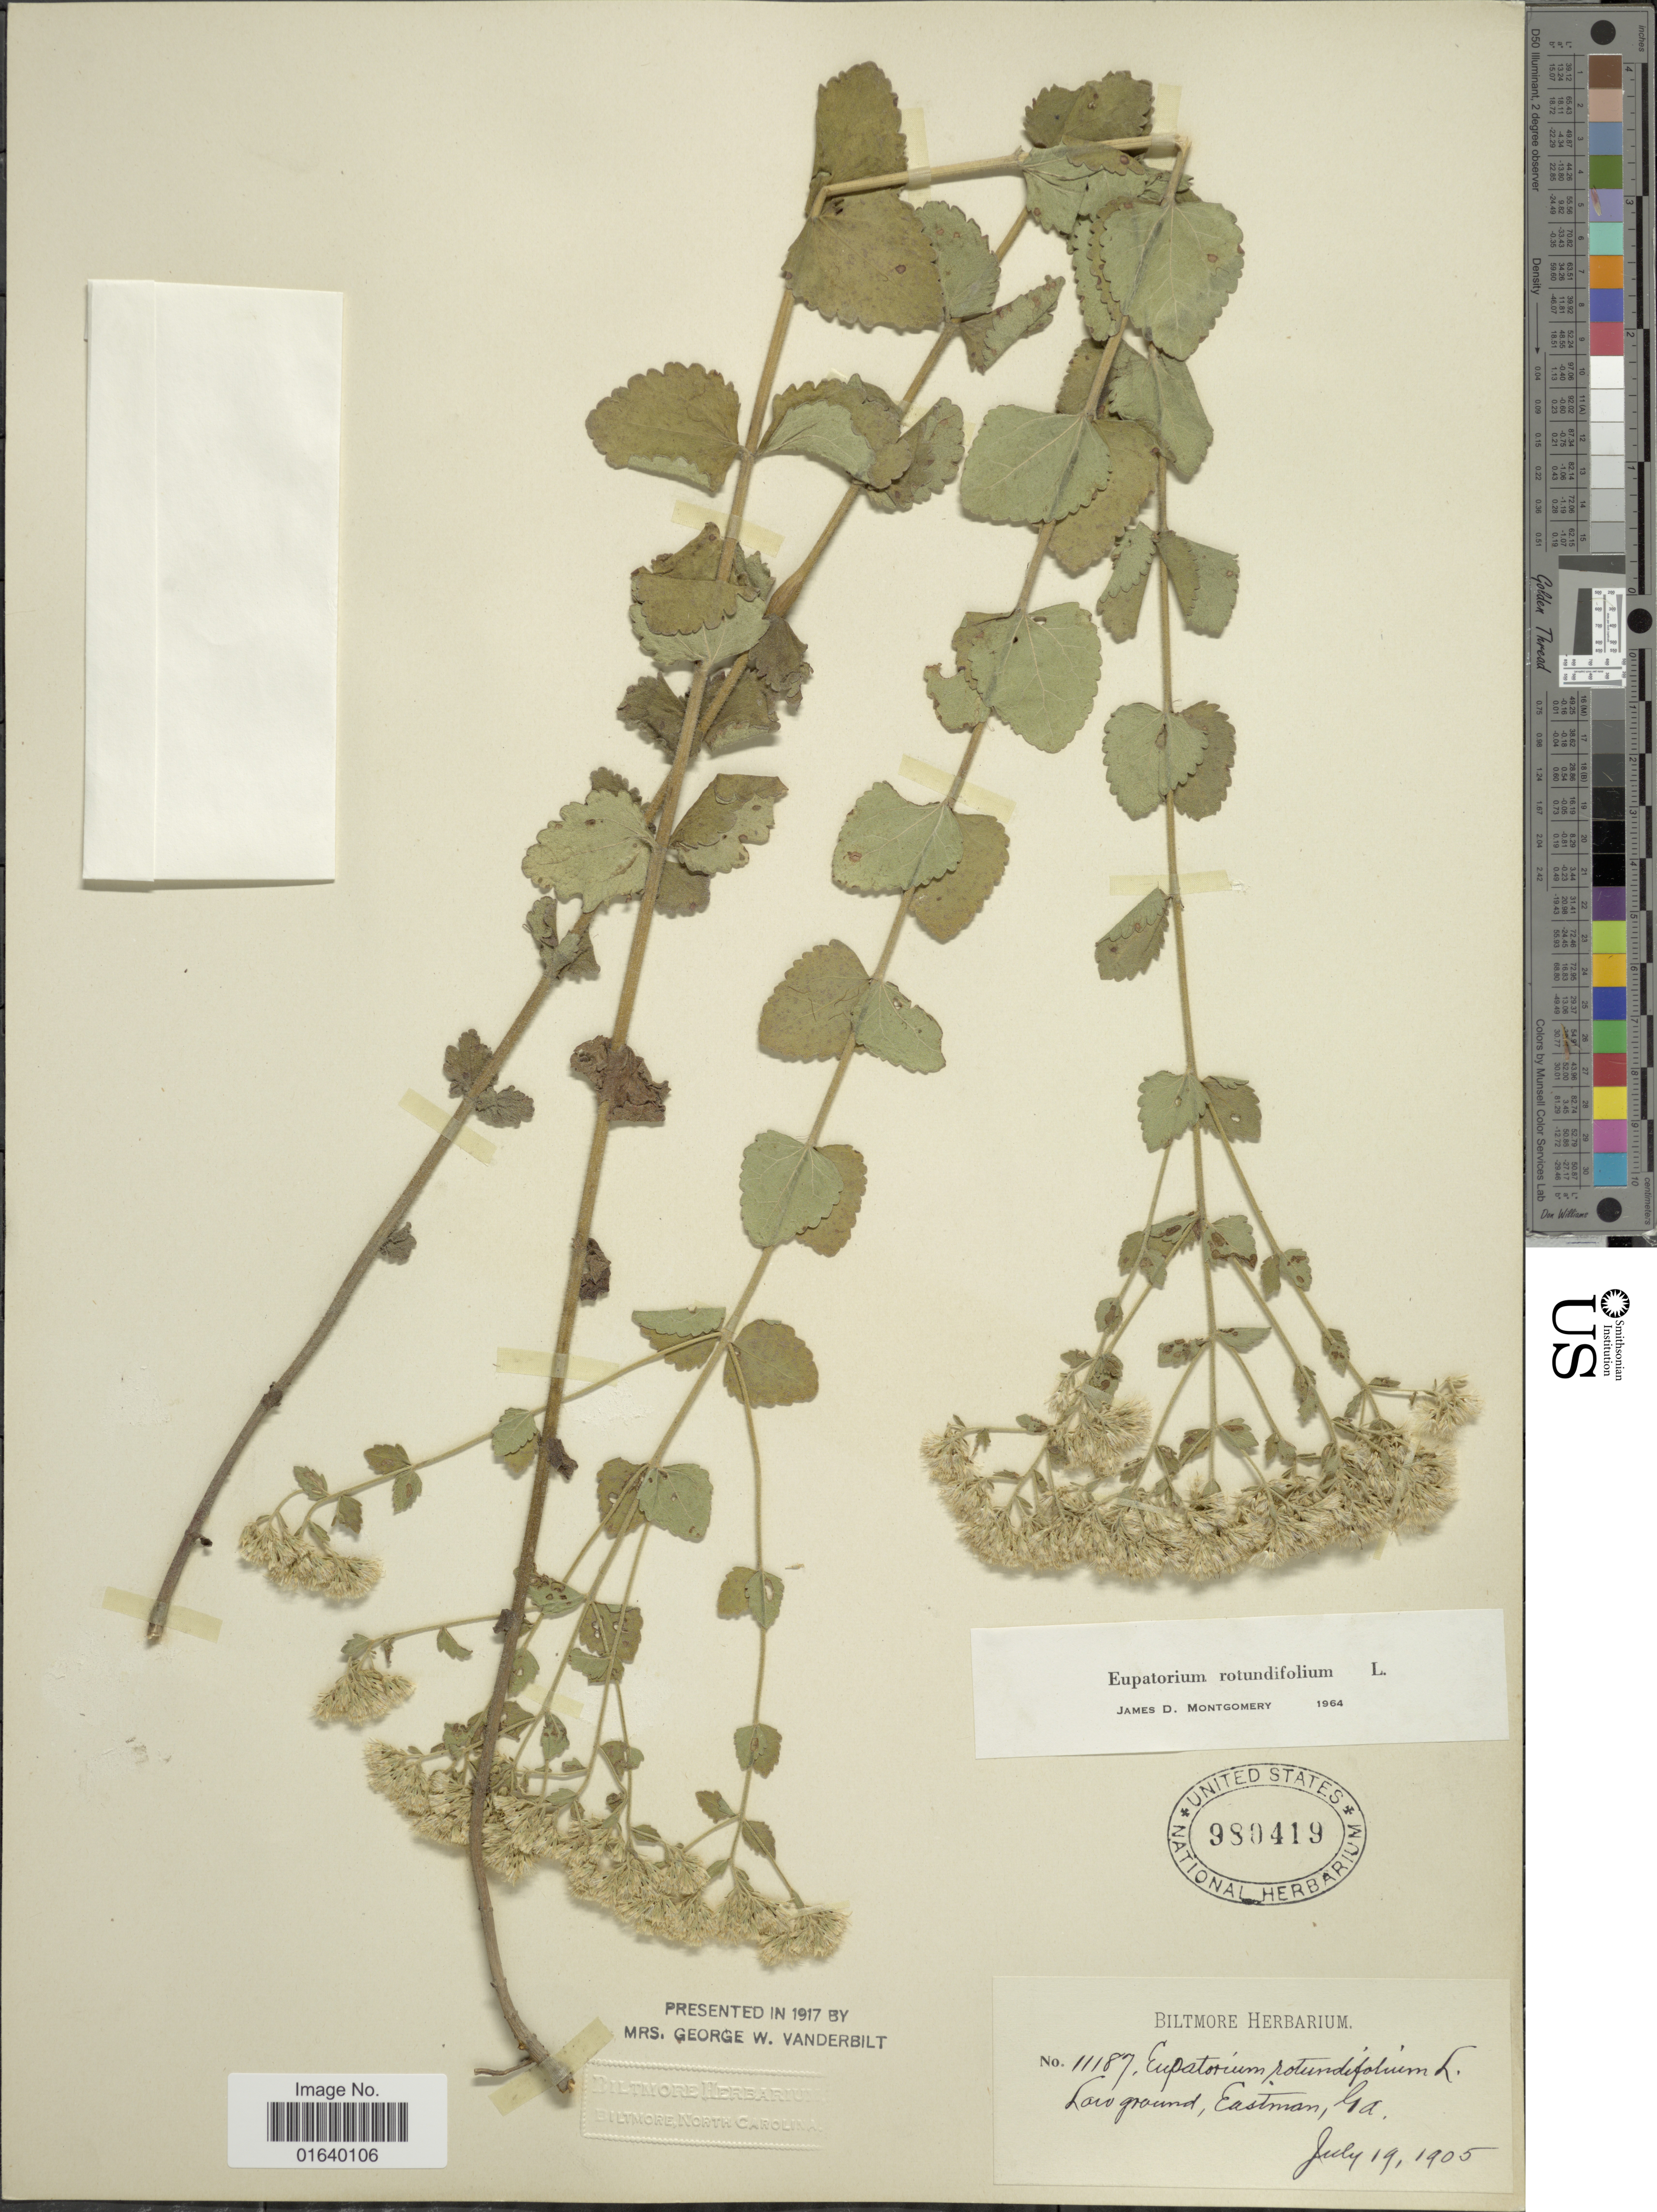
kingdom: Plantae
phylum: Tracheophyta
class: Magnoliopsida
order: Asterales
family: Asteraceae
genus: Eupatorium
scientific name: Eupatorium rotundifolium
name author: L.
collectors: ex herb. Biltmore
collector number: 11187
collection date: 1905-07-19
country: United States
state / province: Georgia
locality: Low ground, Eastman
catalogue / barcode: US 980419